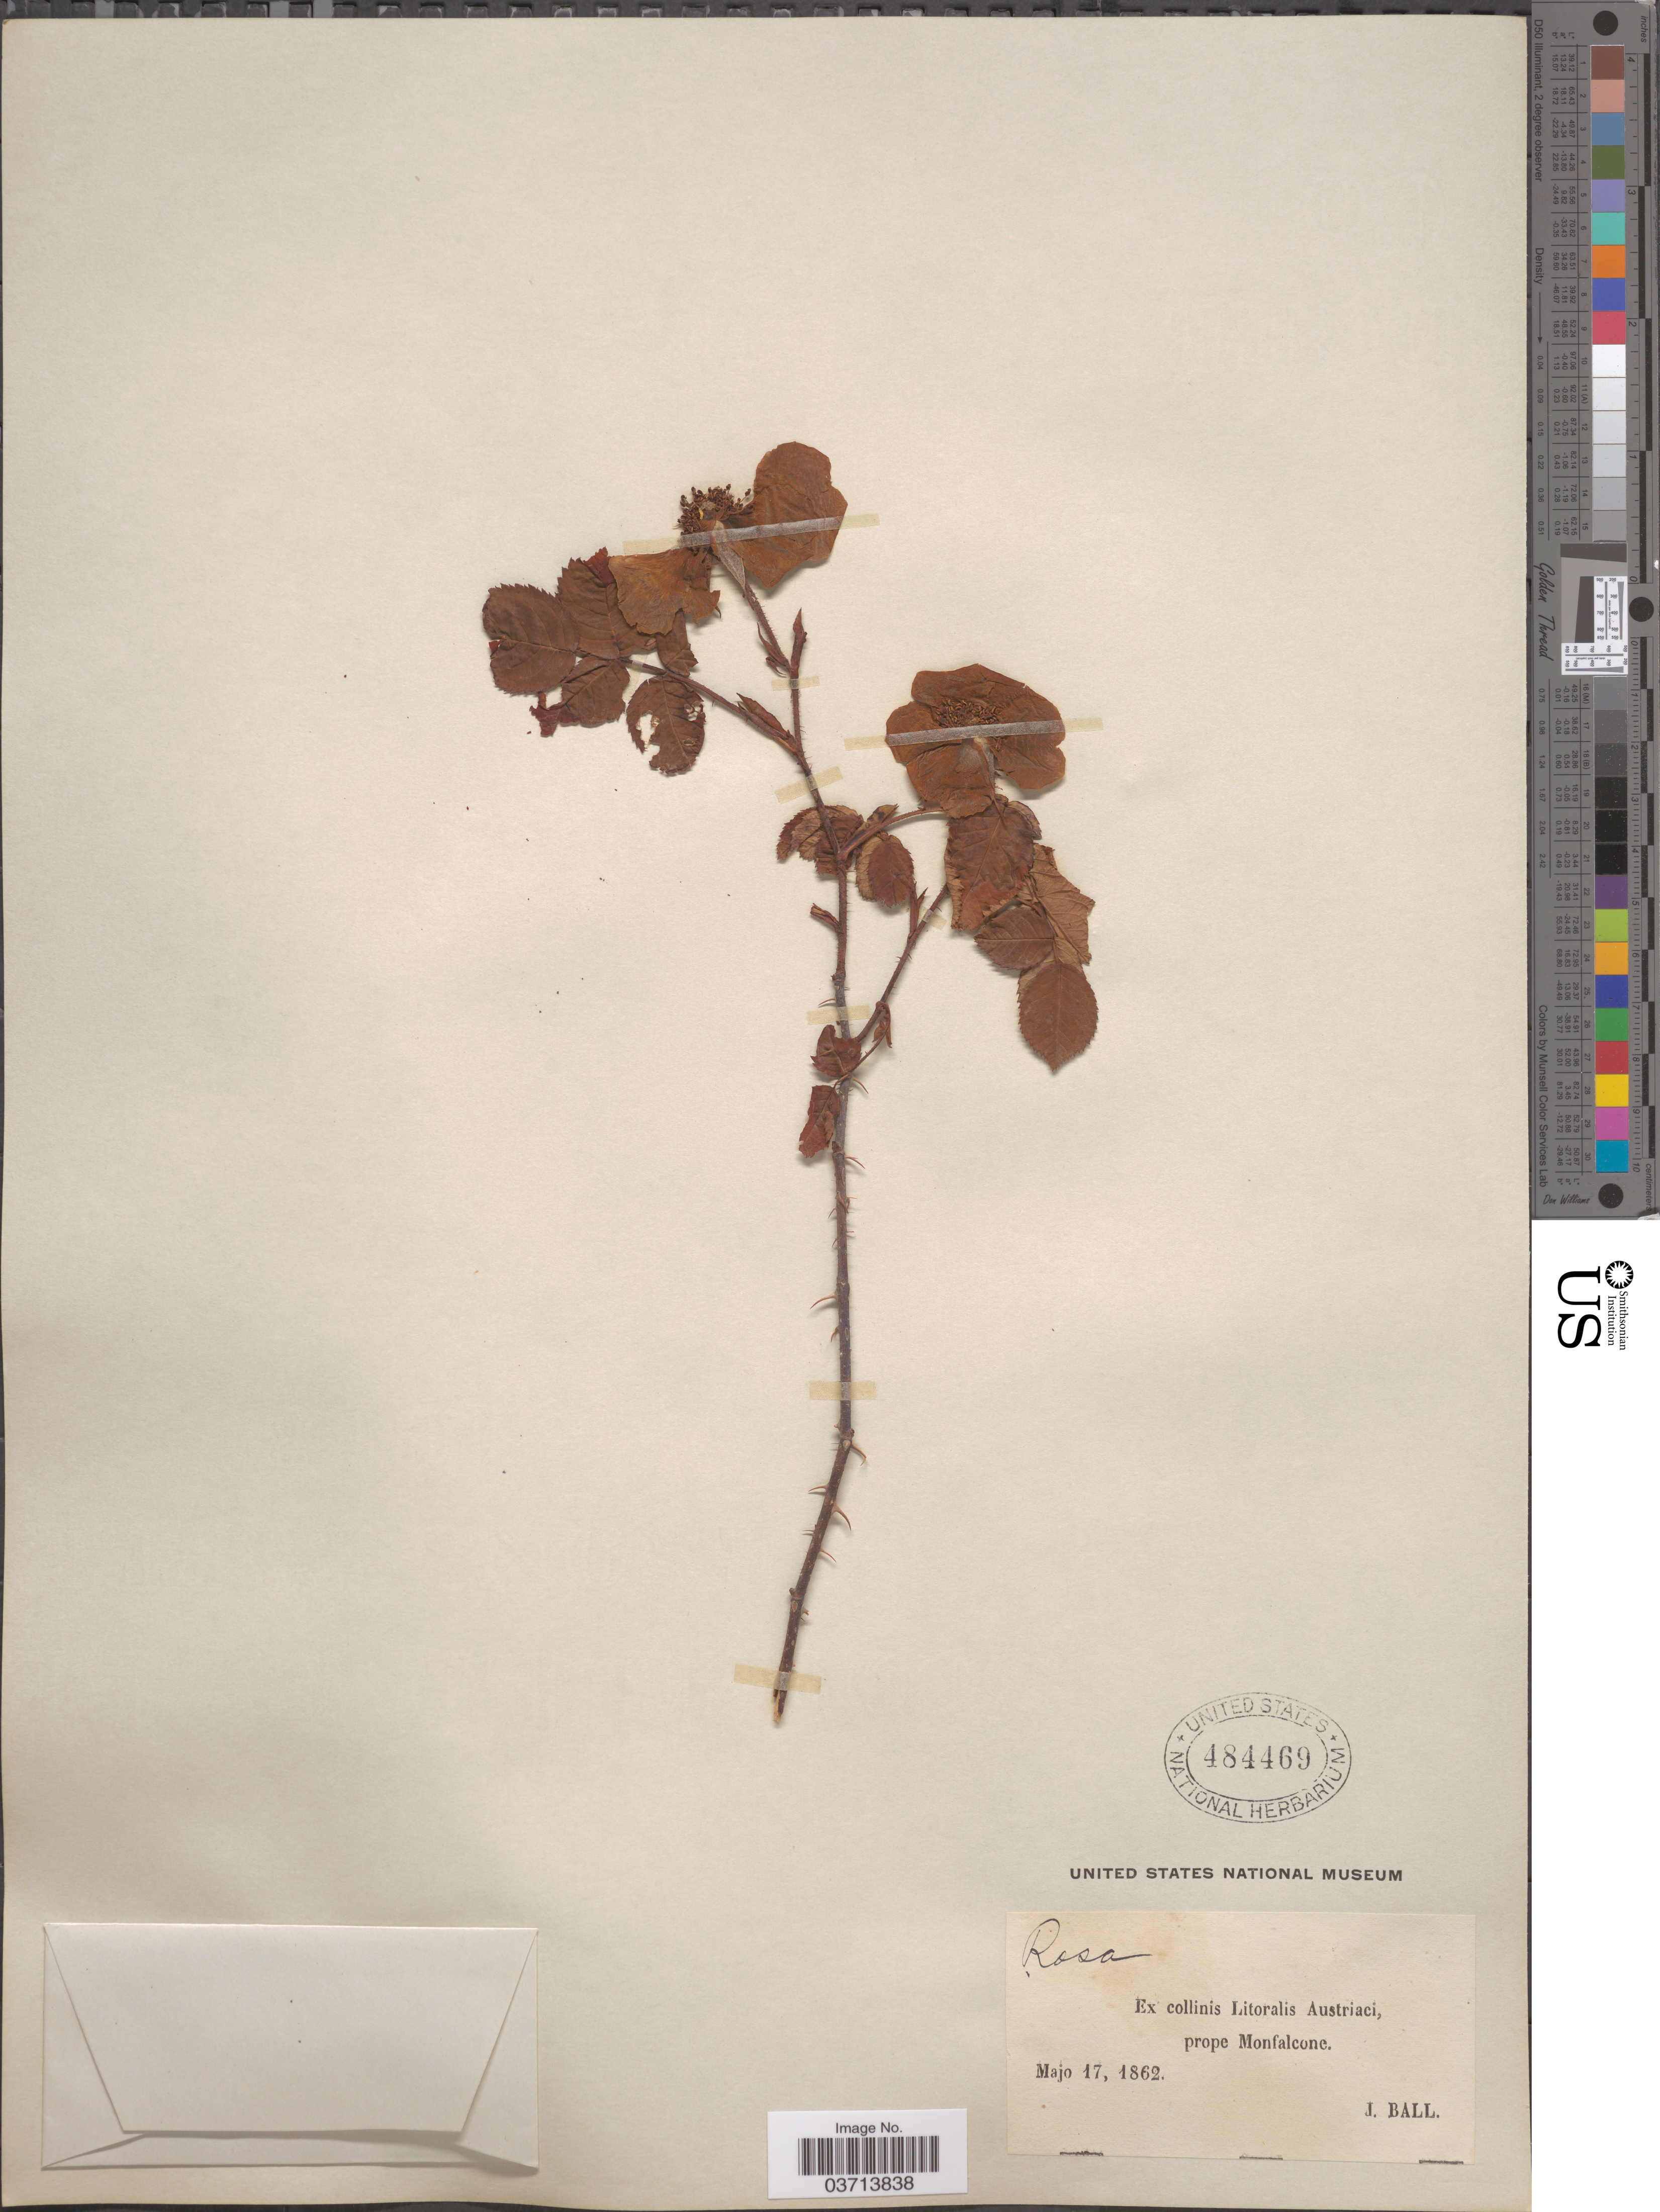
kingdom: Plantae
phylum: Tracheophyta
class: Magnoliopsida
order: Rosales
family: Rosaceae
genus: Rosa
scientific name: Rosa sp.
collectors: J. Ball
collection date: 1862-05-17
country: Italy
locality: Ex collinis Litoralis Austriaci, prope Monfalcone.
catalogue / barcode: US 484469